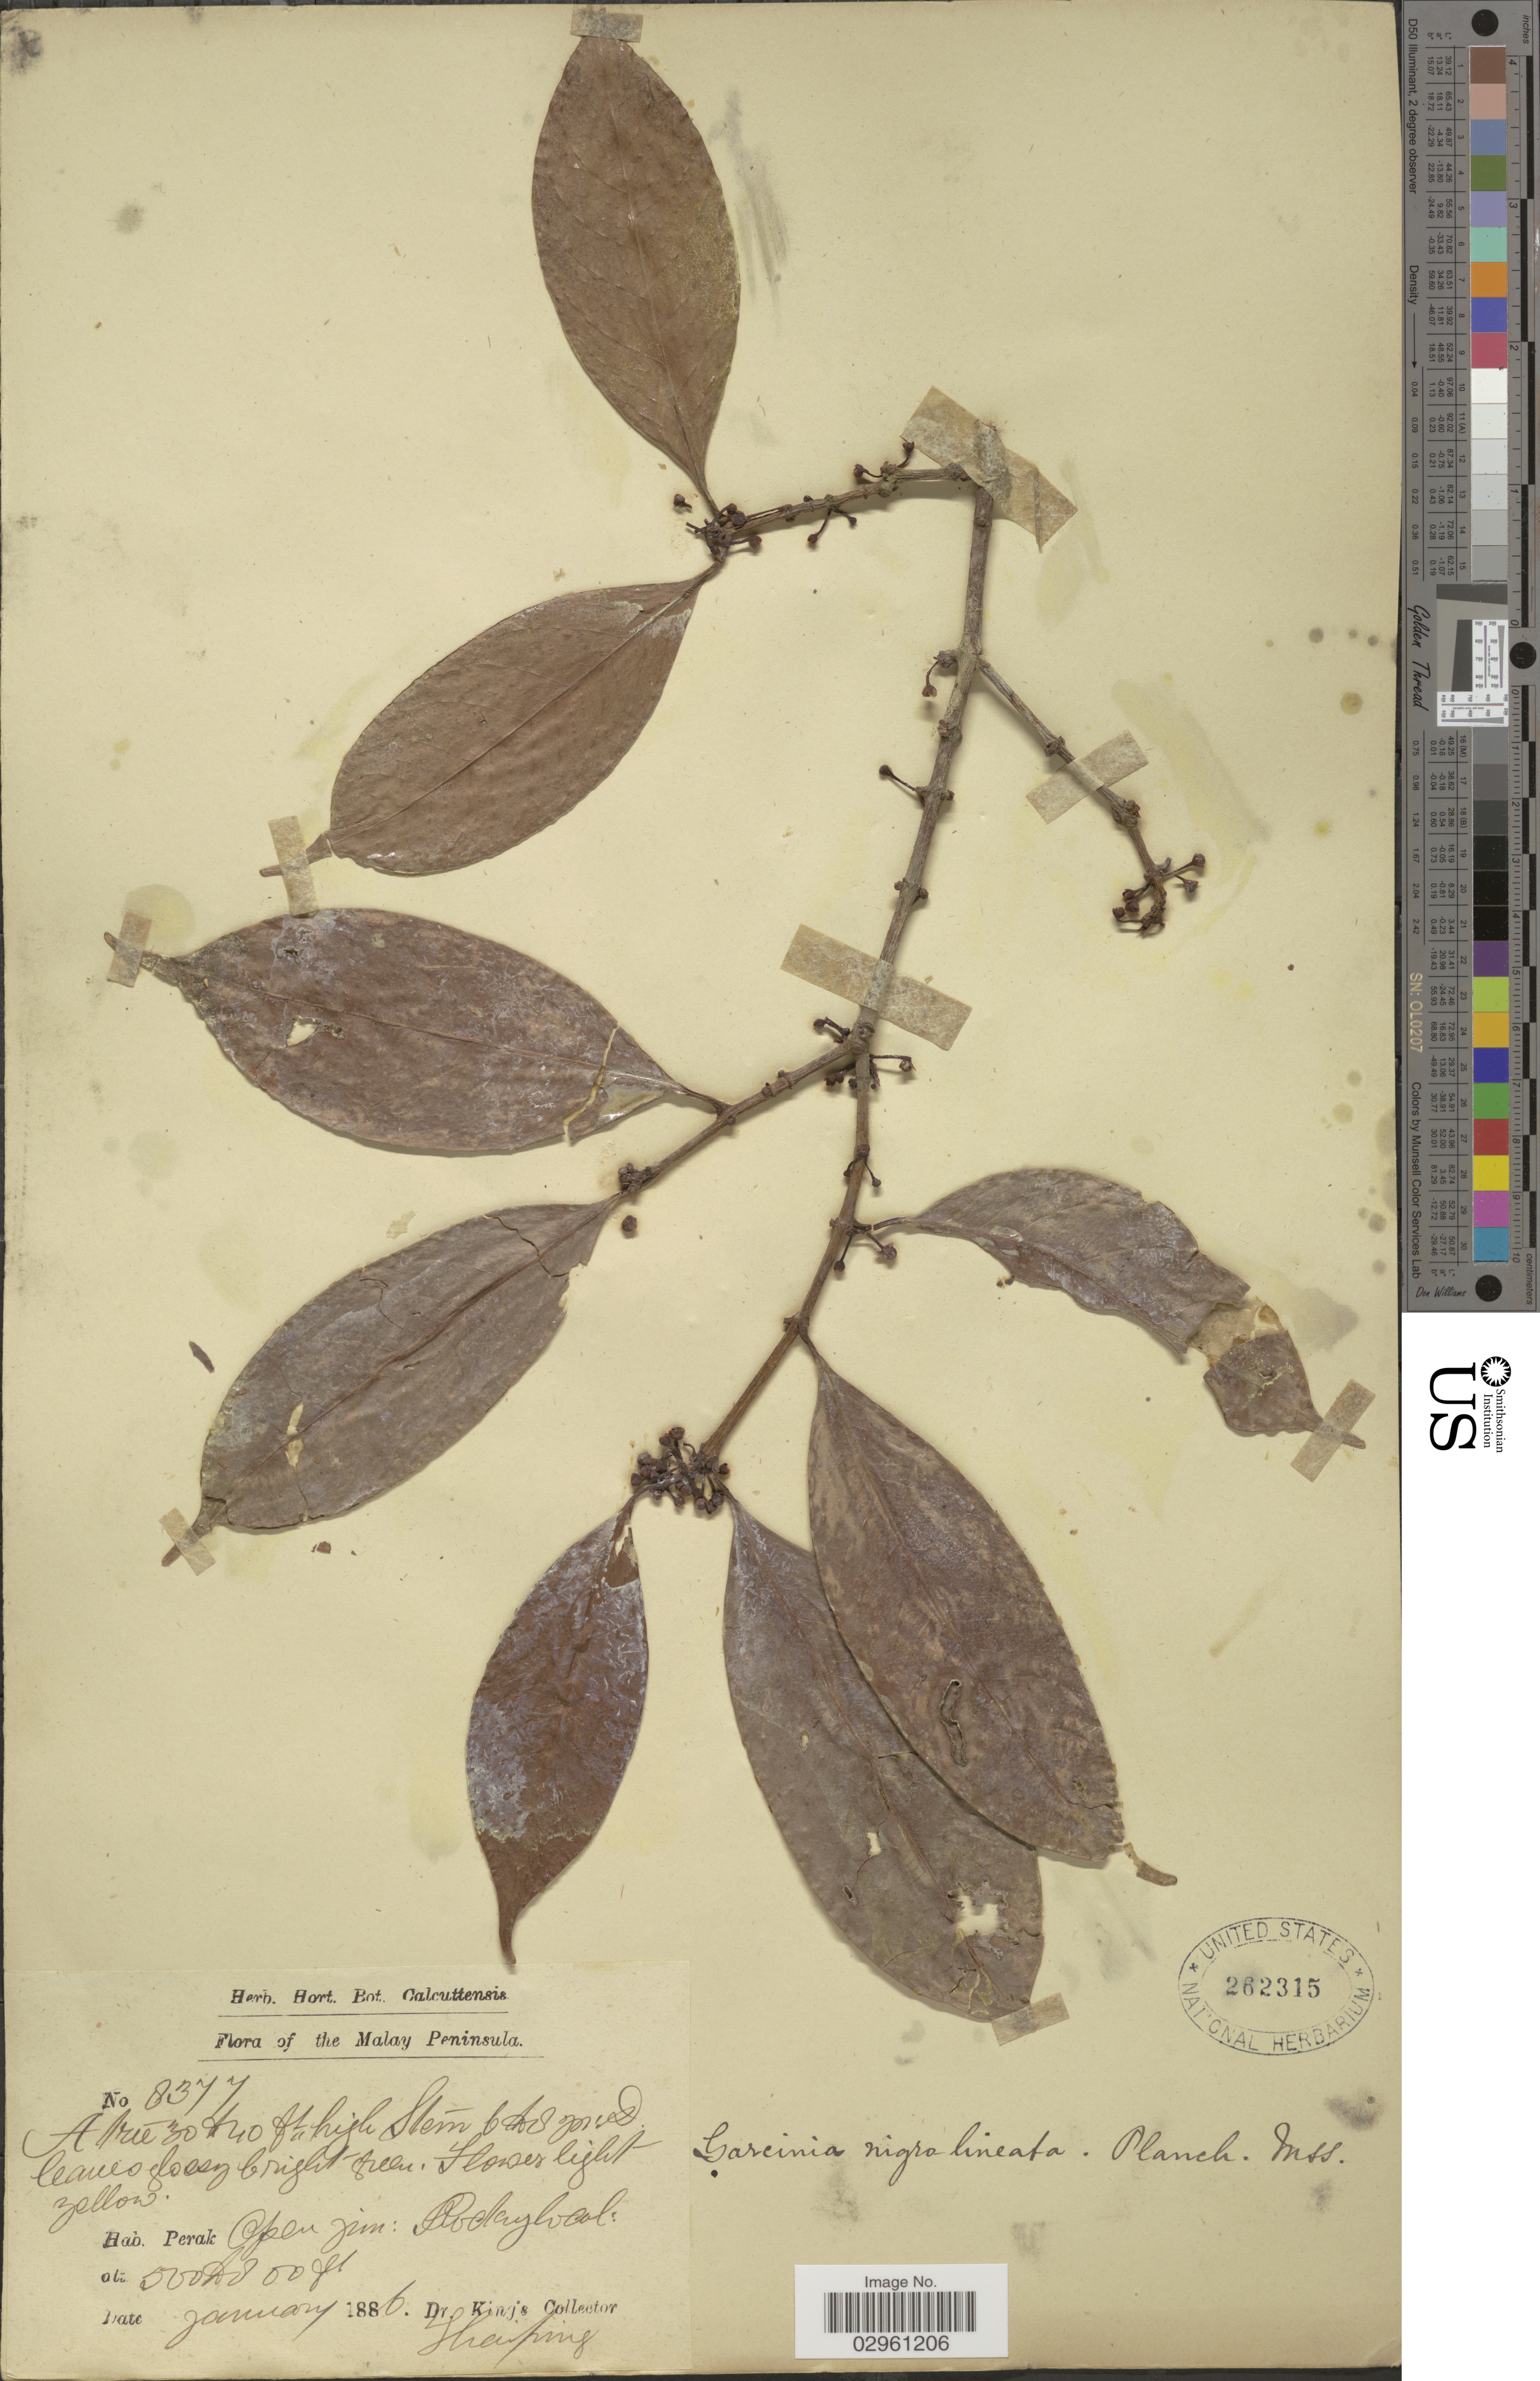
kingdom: Plantae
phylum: Tracheophyta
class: Magnoliopsida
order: Malpighiales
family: Clusiaceae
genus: Garcinia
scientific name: Garcinia nigrolineata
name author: Planch. ex T. Anderson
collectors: Dr. King's collector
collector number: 8377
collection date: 1886-01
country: Malaysia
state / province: Perak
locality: Malay Peninsula. Open [illegible text]im: Rocky local.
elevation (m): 500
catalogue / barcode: US 262315